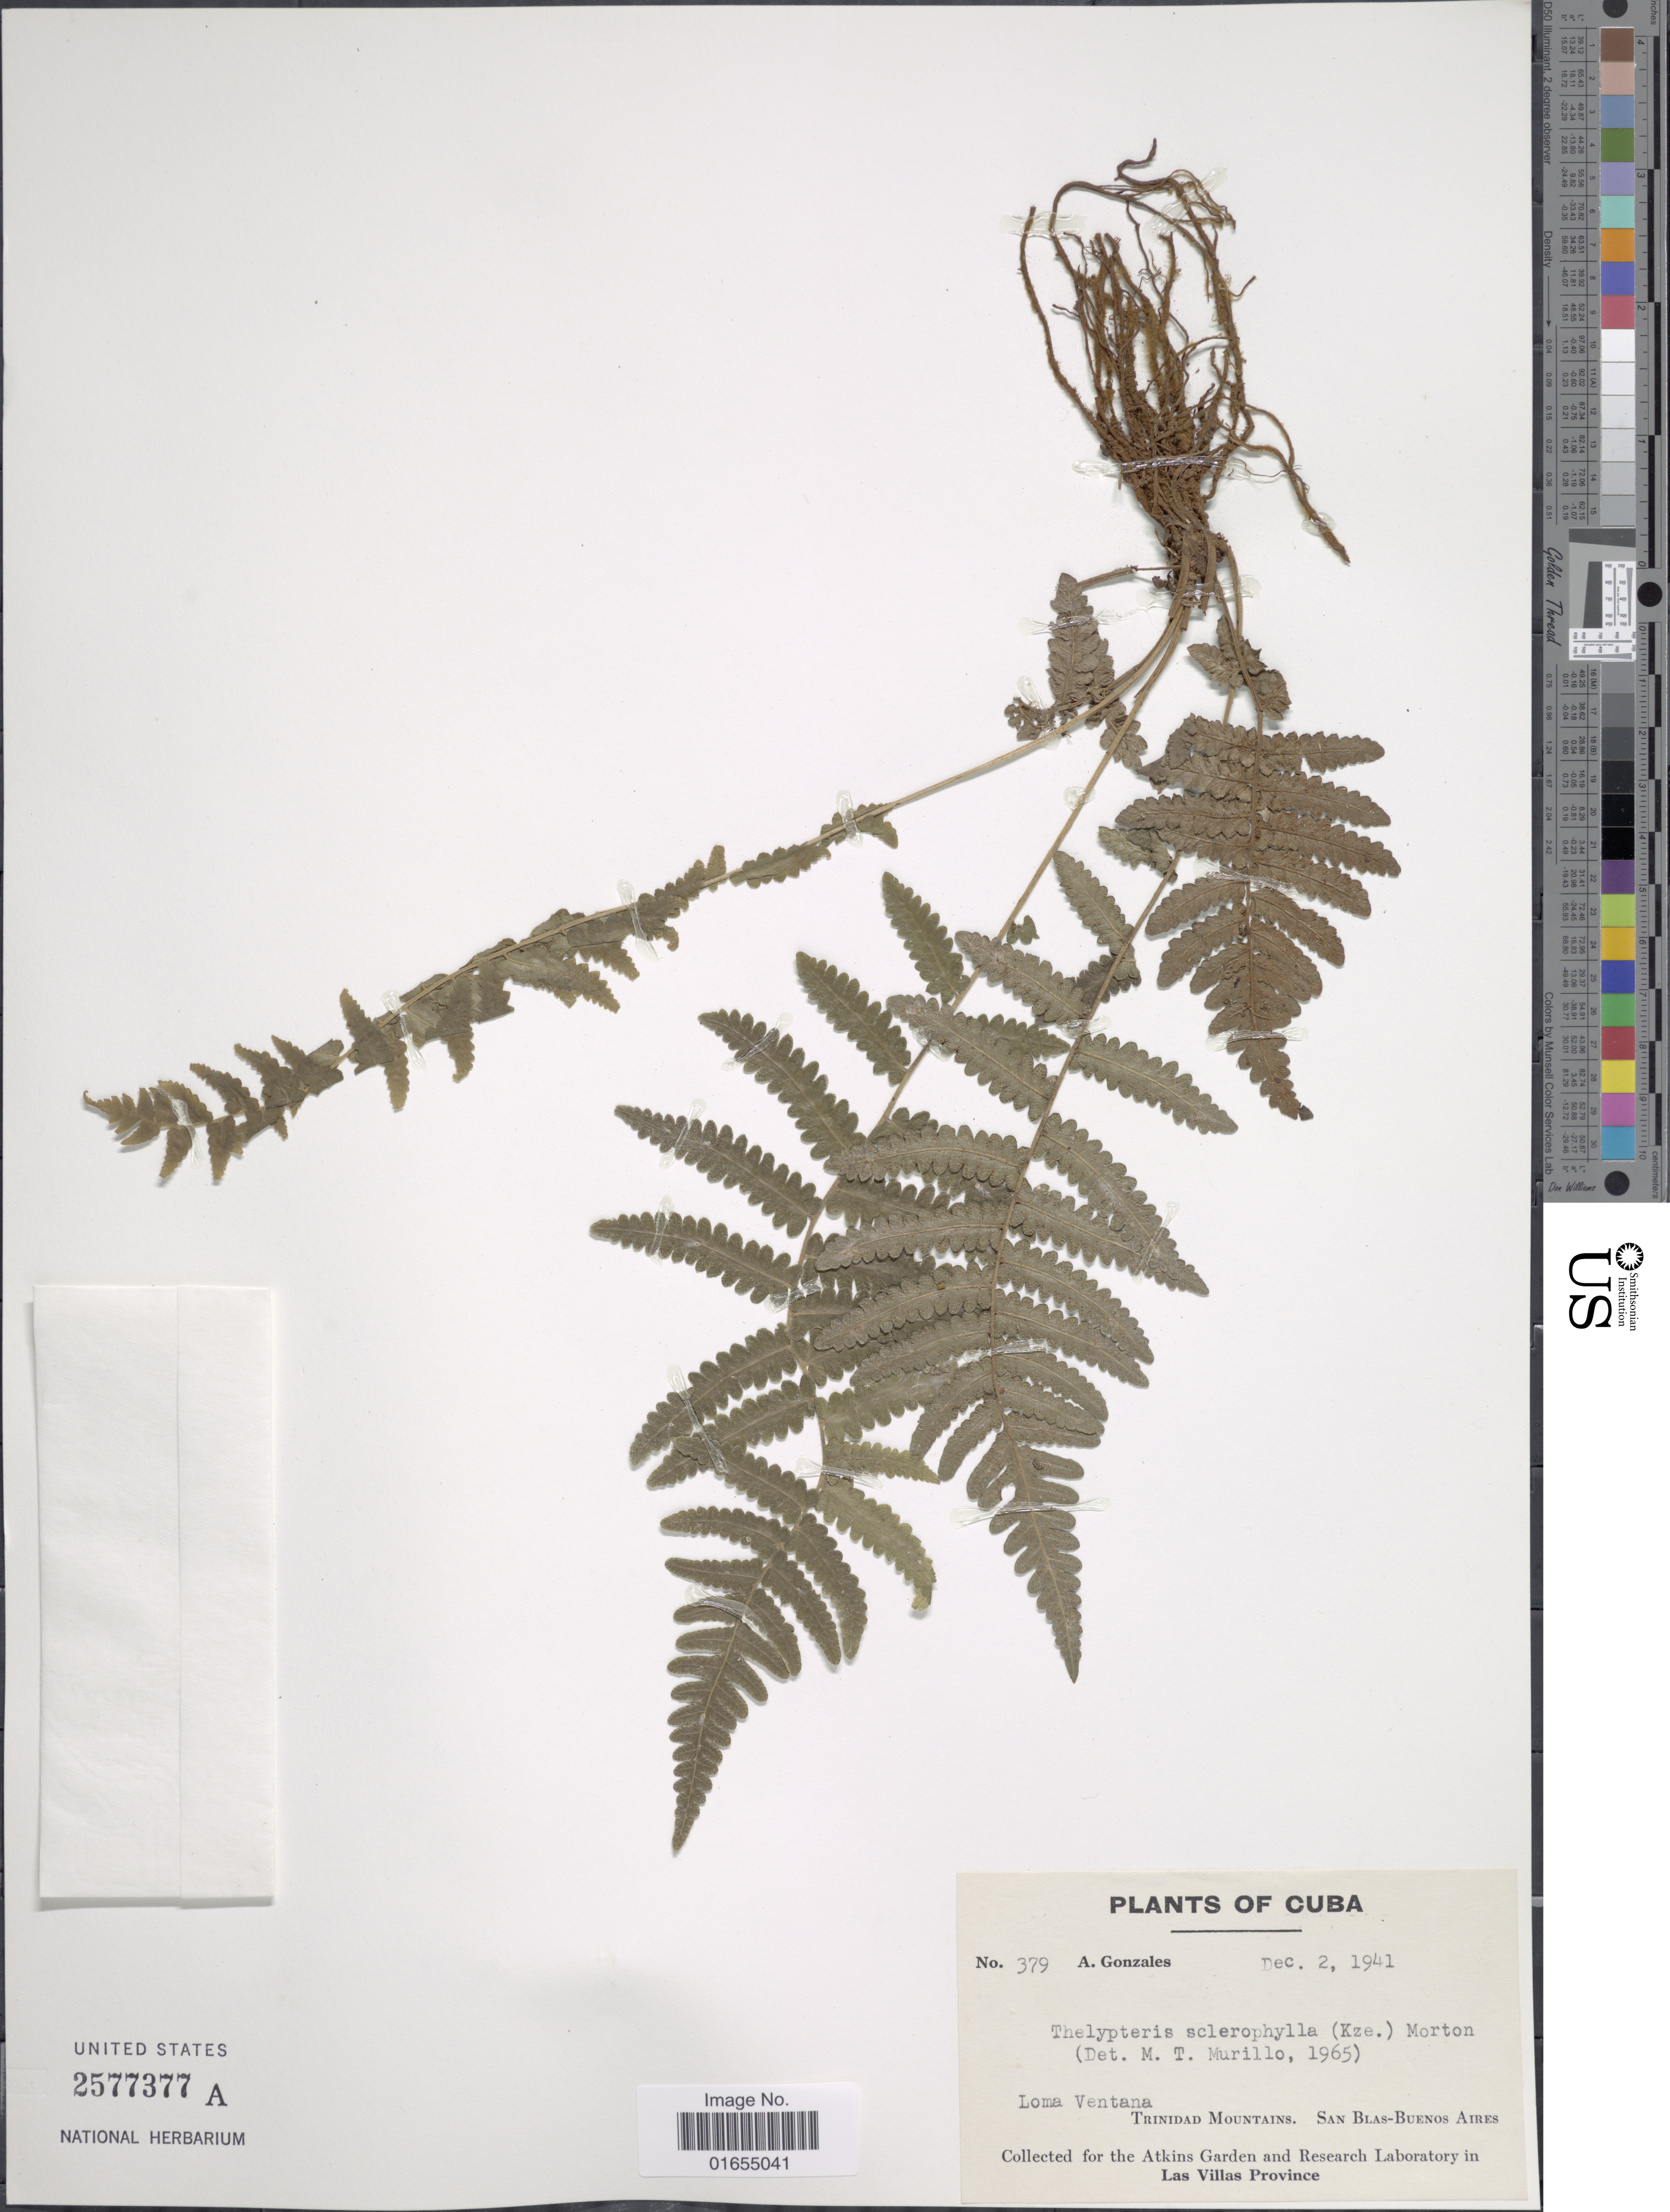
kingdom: Plantae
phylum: Tracheophyta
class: Polypodiopsida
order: Polypodiales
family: Thelypteridaceae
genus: Goniopteris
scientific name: Goniopteris sclerophylla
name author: (Poepp.) C.V. Morton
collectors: A. Gonzáles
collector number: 379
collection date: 1941-12-02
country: Cuba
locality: Loma Ventana, Trinidad Mountains, San-Blas-Buenos Aires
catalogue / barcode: US 2577377A